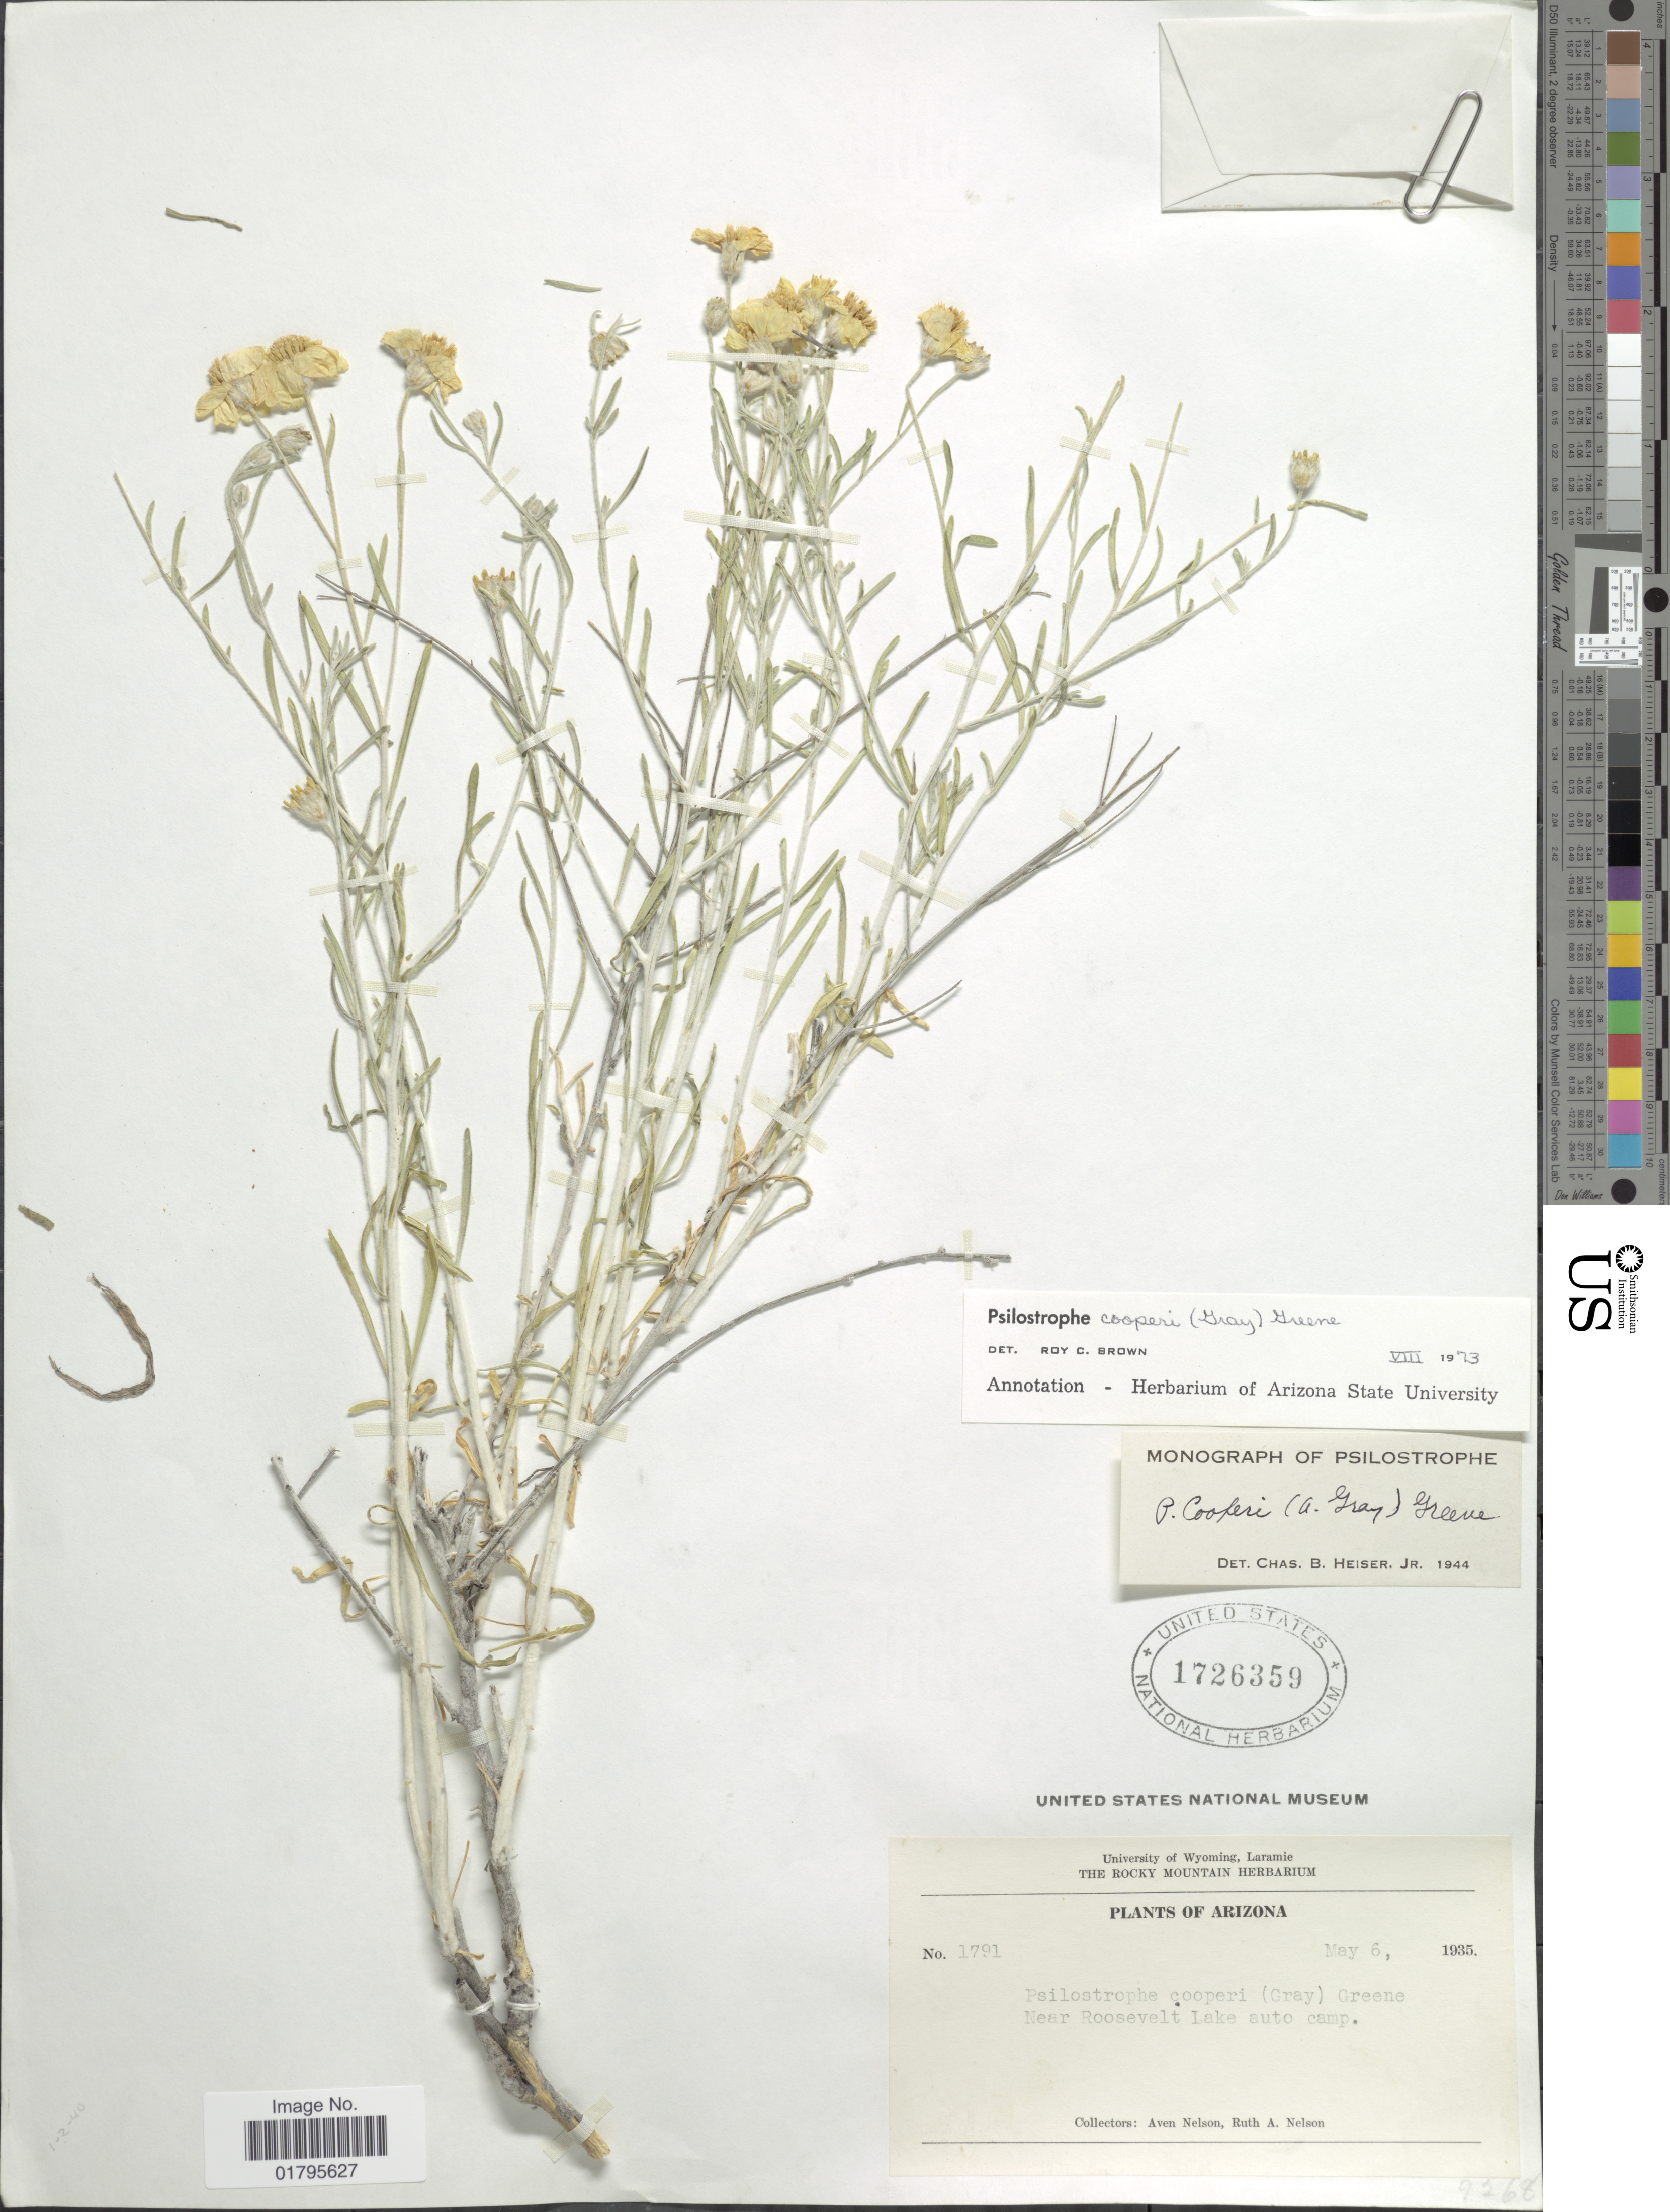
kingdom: Plantae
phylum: Tracheophyta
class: Magnoliopsida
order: Asterales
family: Asteraceae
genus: Psilostrophe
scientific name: Psilostrophe cooperi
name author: (A. Gray) Greene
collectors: A. Nelson & R. A. Nelson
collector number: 1791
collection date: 1935-05-06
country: United States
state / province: Arizona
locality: Near Roosevelt Lake auto camp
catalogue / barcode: US 1726359